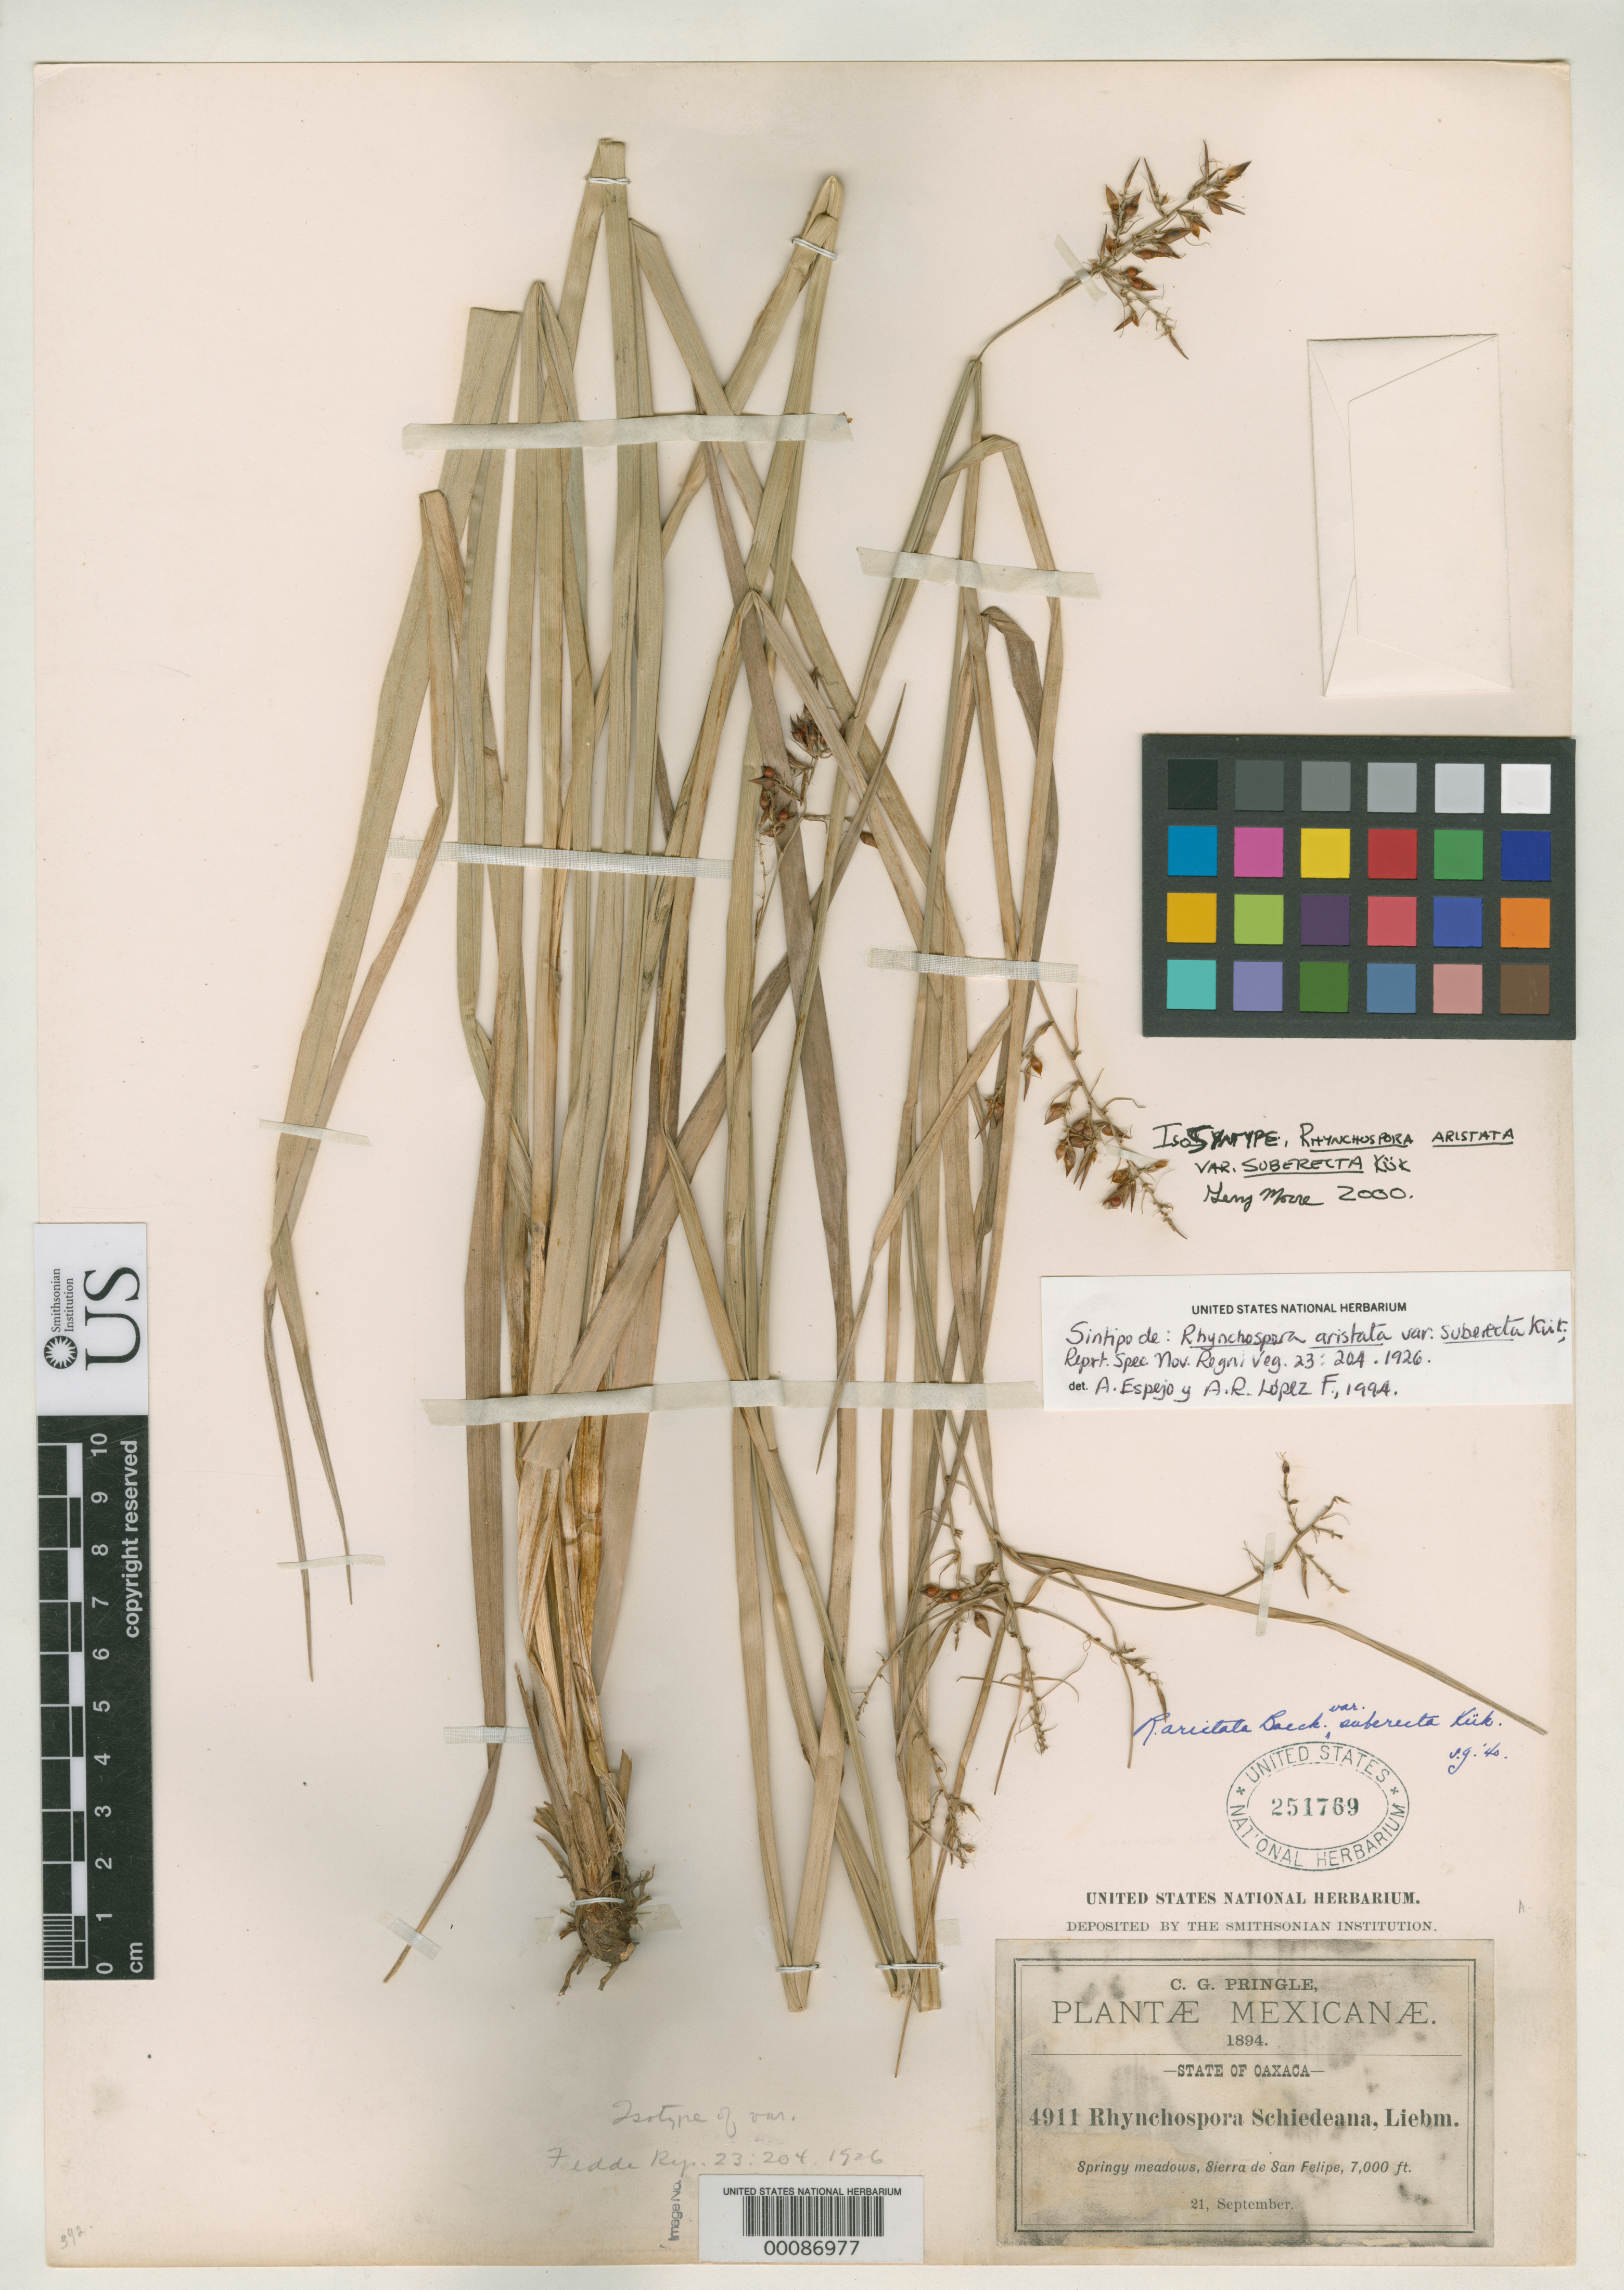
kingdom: Plantae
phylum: Tracheophyta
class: Liliopsida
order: Poales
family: Cyperaceae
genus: Rhynchospora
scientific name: Rhynchospora aristata var. suberecta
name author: Kük.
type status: Isosyntype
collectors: C. G. Pringle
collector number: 4911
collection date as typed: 21 Sep 1894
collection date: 1894-09-21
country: Mexico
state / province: Oaxaca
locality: Sierra de San Felipe.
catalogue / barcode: US 251769